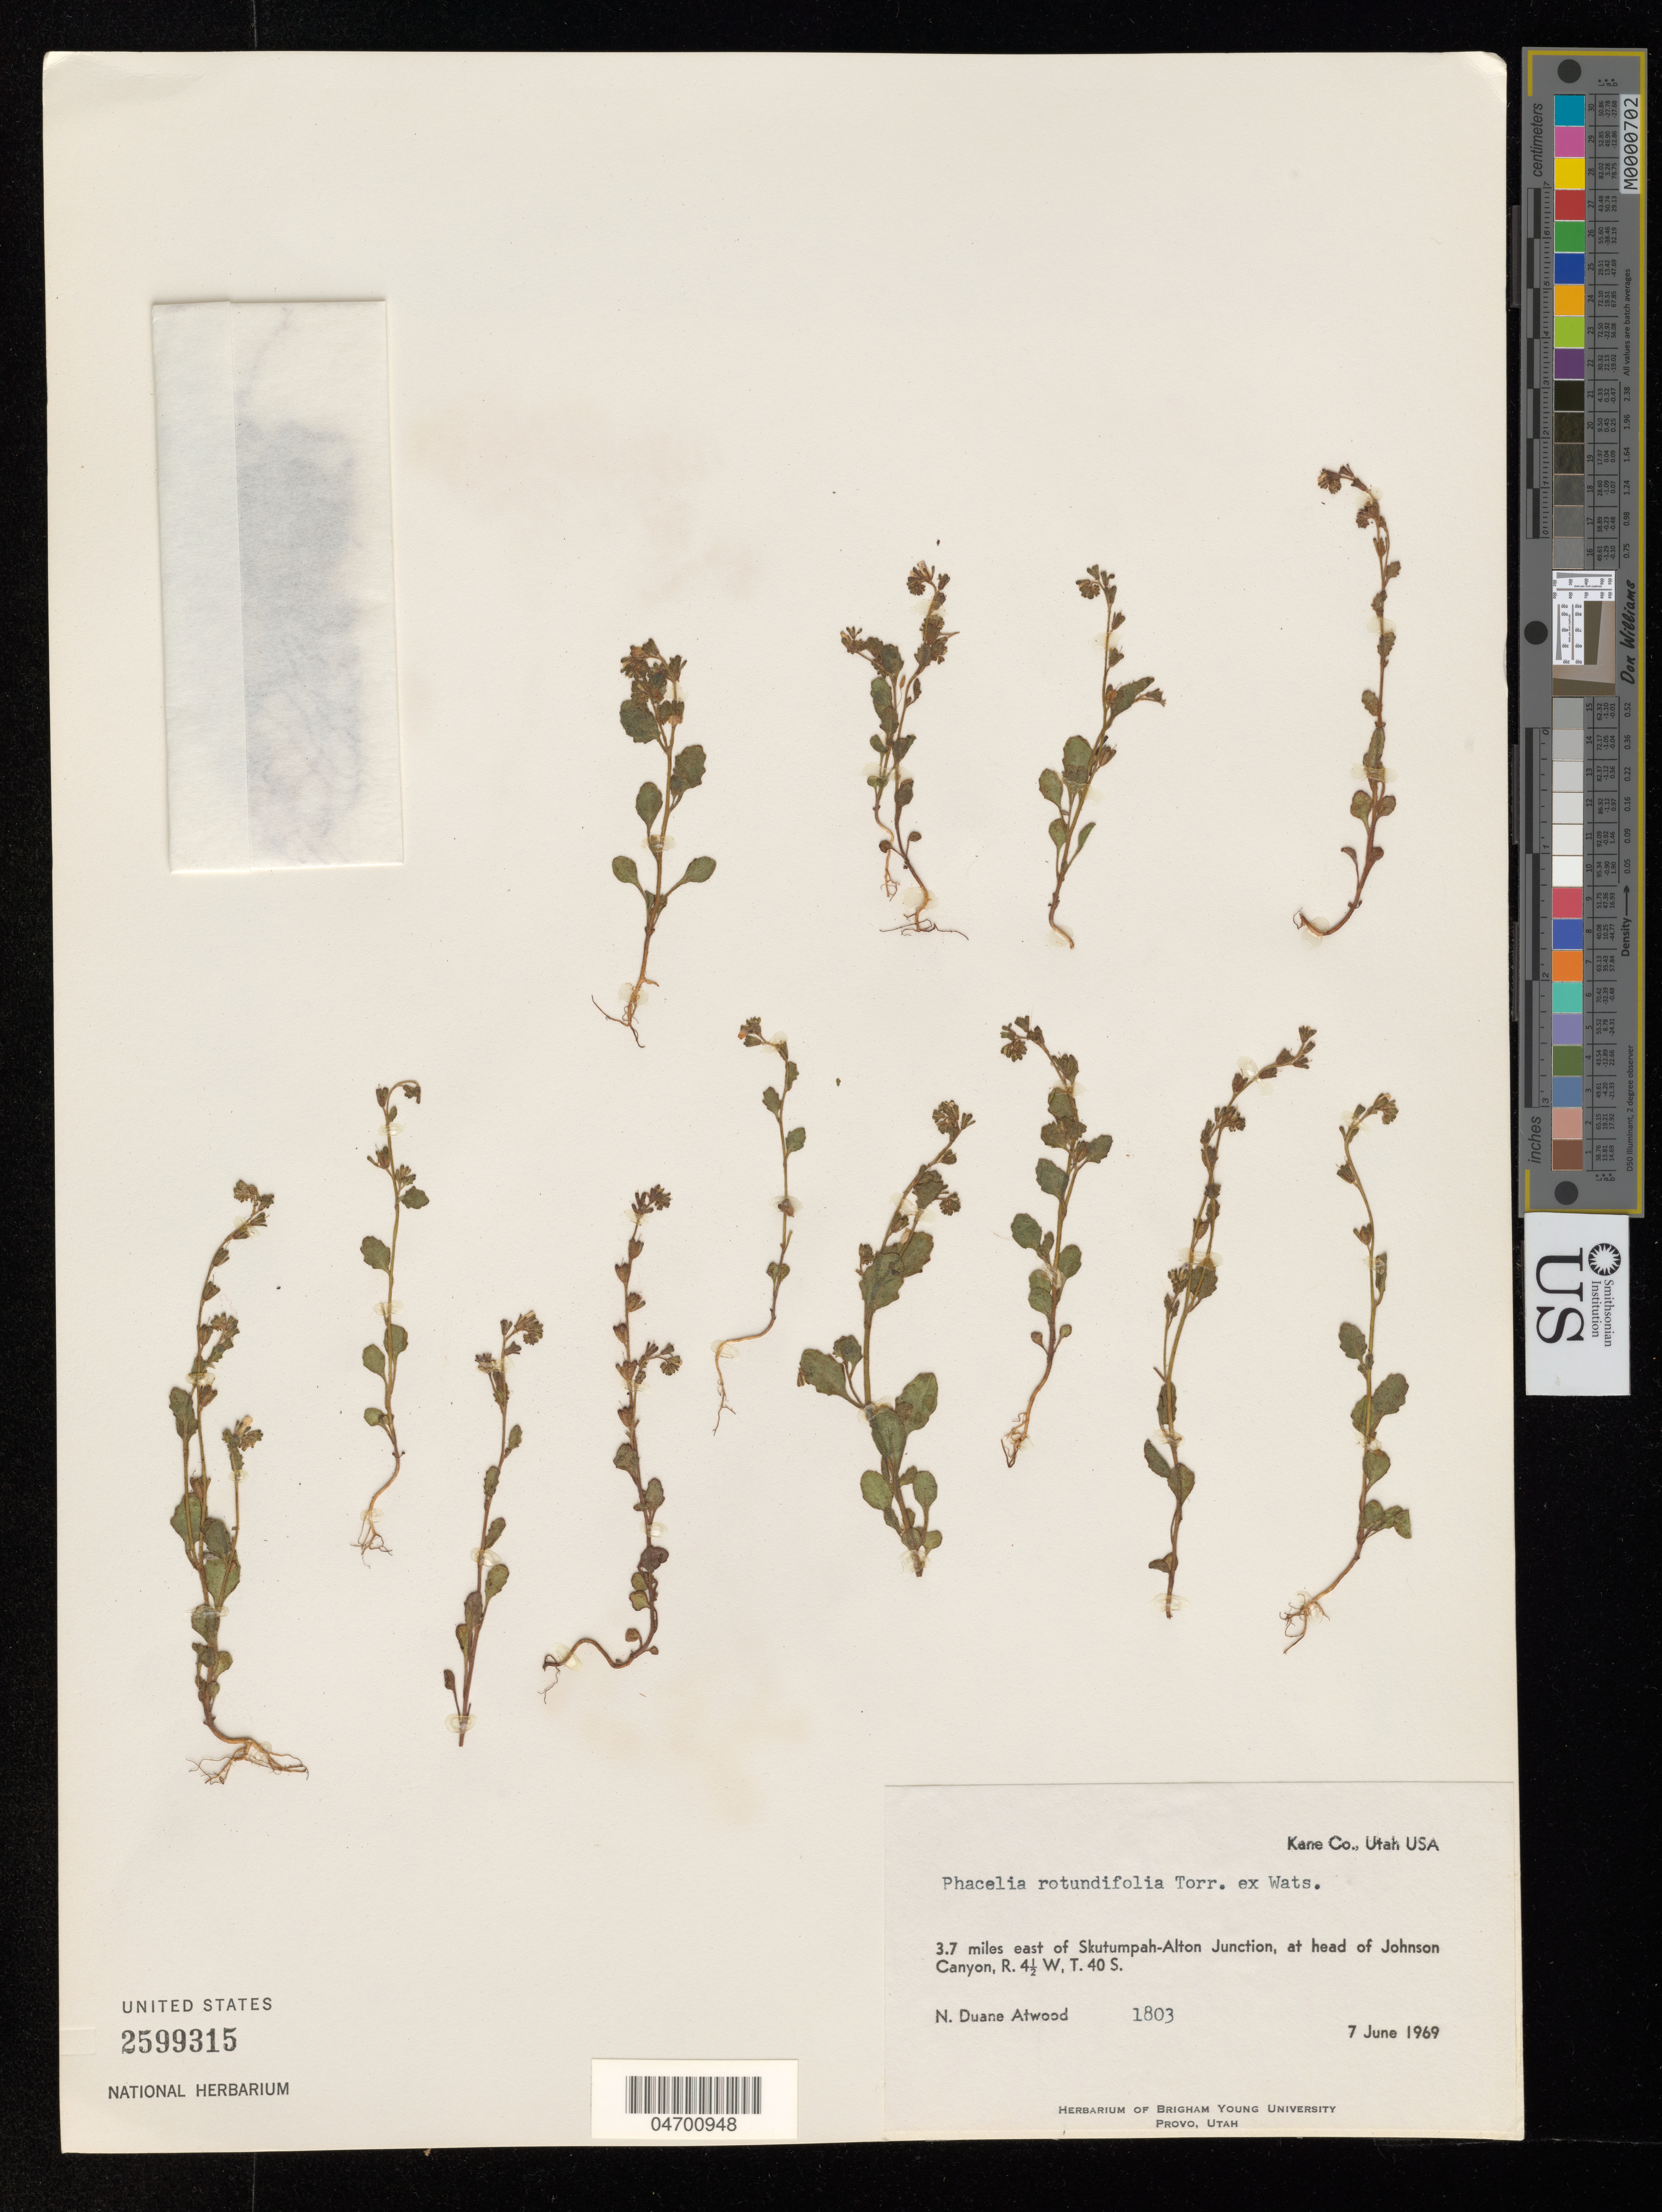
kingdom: Plantae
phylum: Tracheophyta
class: Magnoliopsida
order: Boraginales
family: Hydrophyllaceae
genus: Phacelia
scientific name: Phacelia rotundifolia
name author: Torr. ex S. Watson in C. King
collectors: N. Atwood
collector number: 1803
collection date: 1969-06-07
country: United States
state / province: Utah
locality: Kane Co. 3.7 miles east of Skutumpah-Alton Junction, at head of Johnson Canyon, R. 4½ W, T. 40 S.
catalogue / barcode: US 2599315